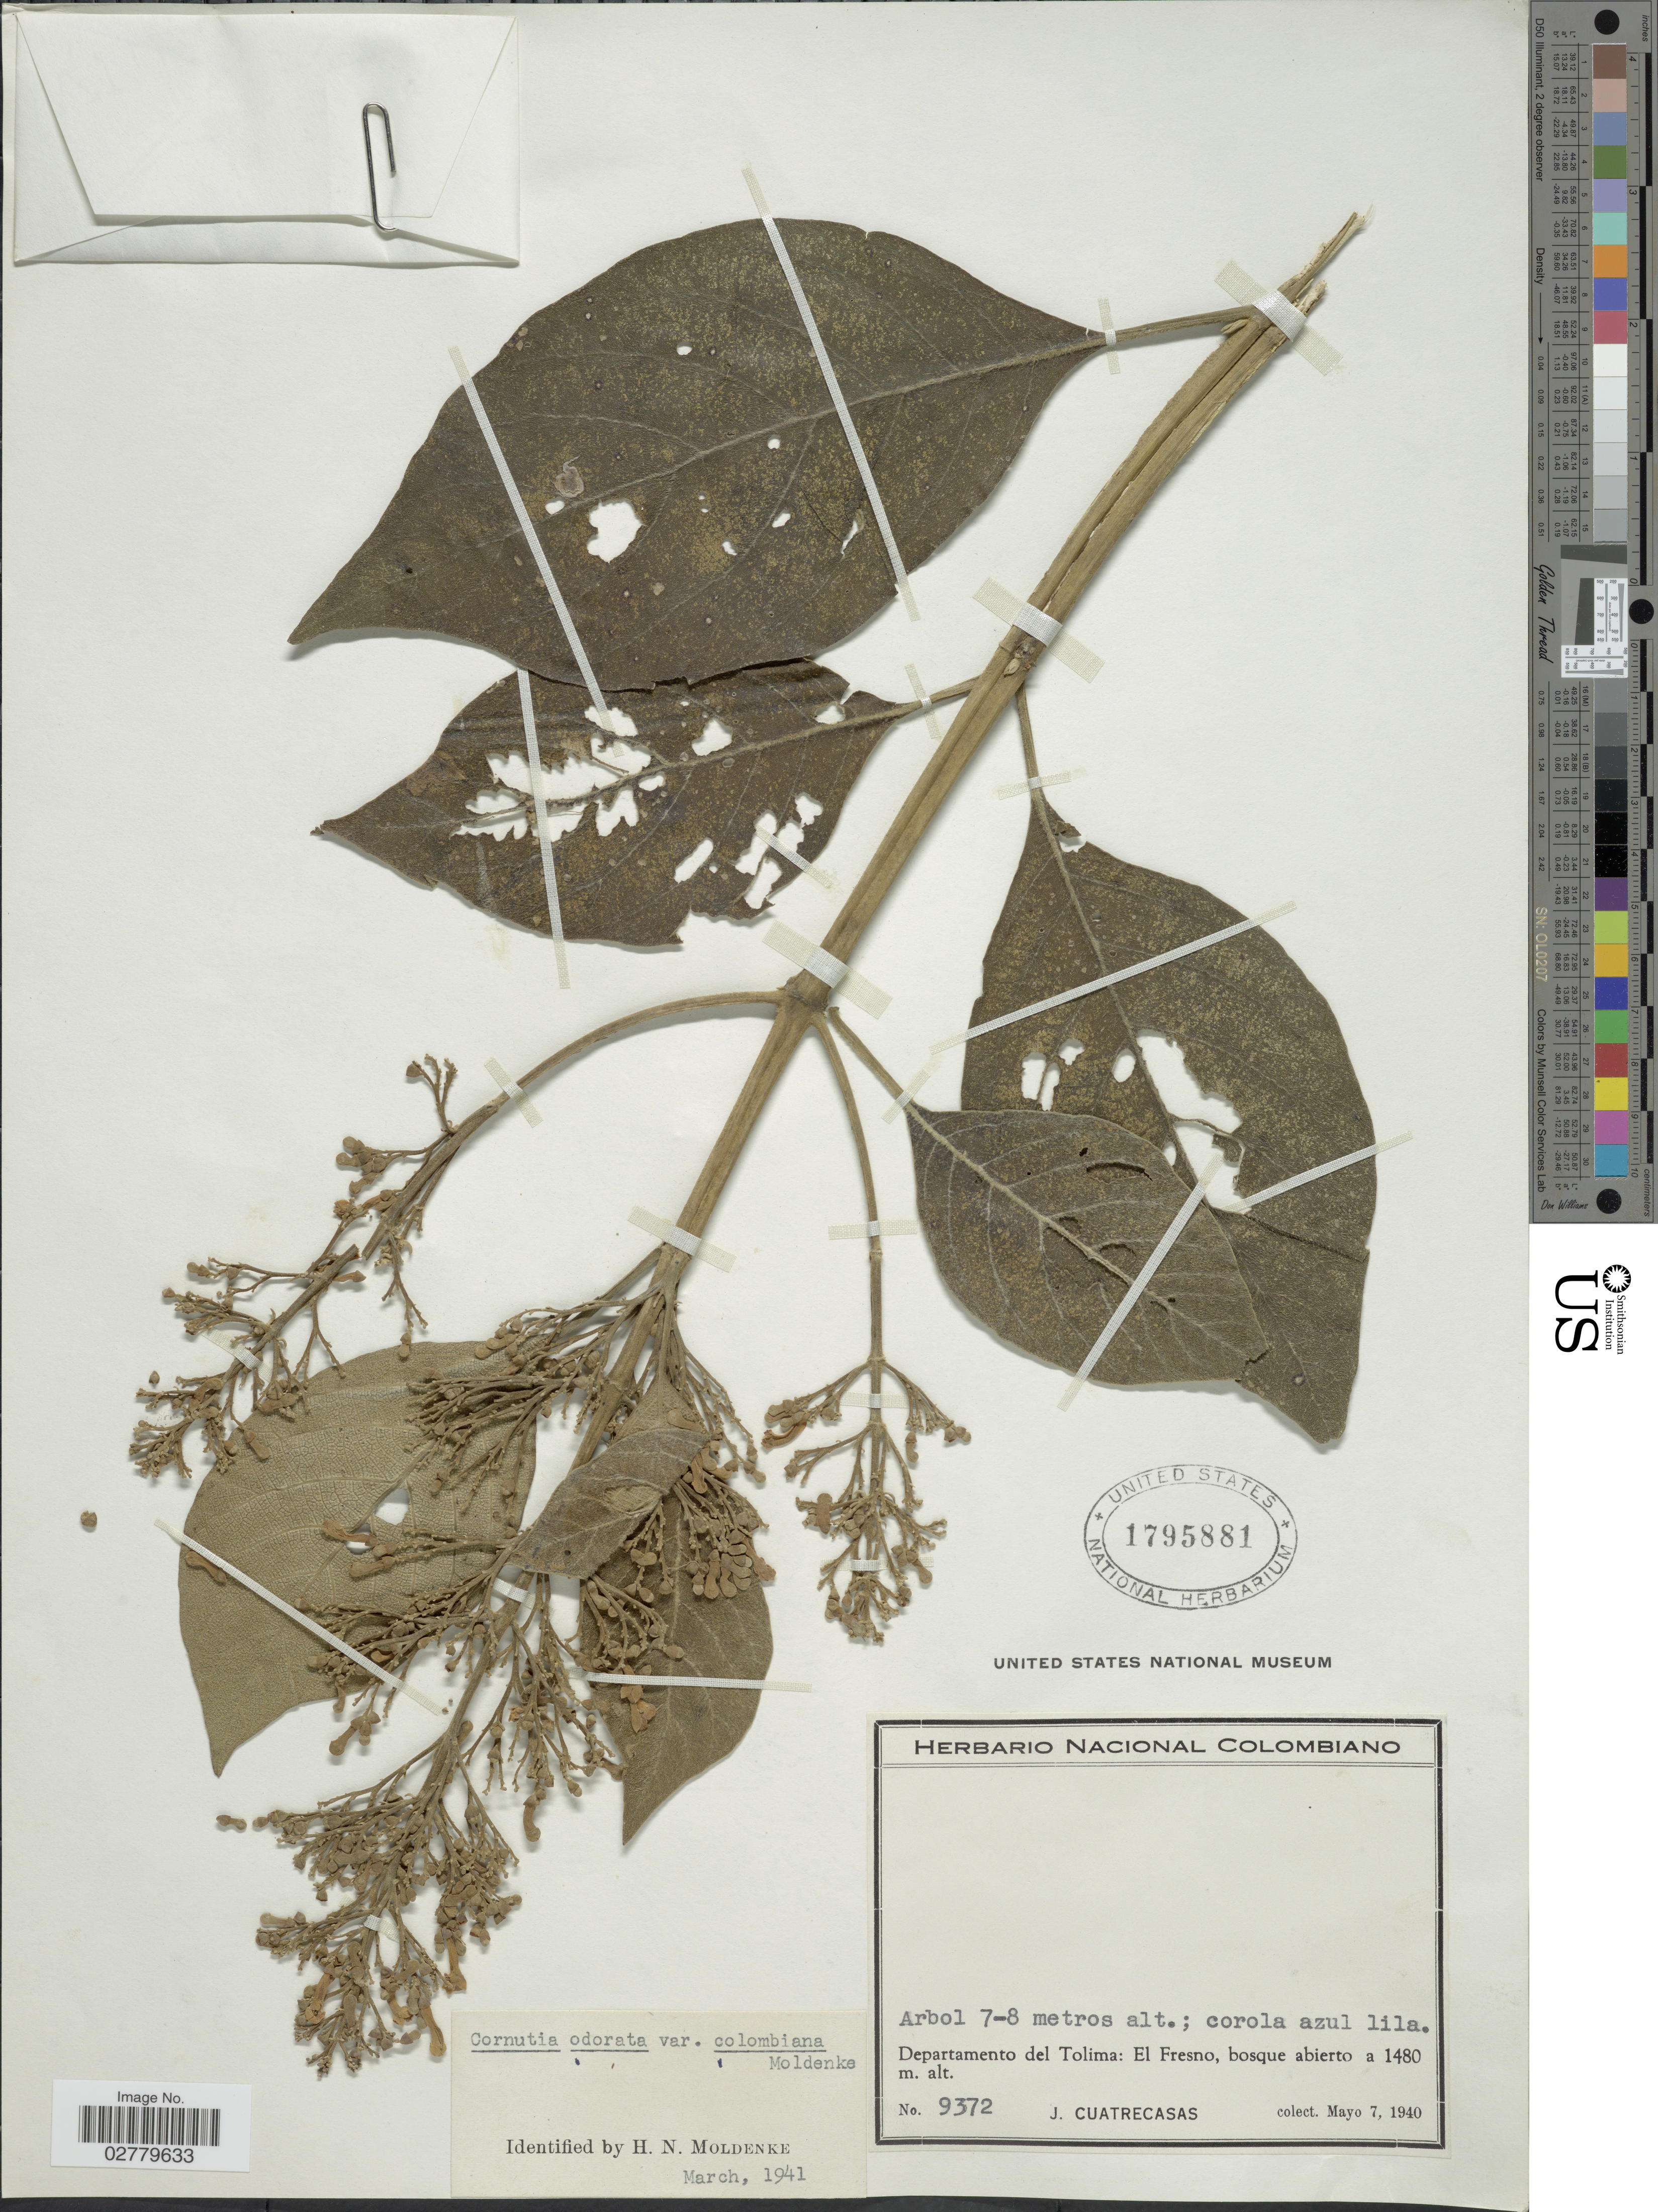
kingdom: Plantae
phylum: Tracheophyta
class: Magnoliopsida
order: Lamiales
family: Lamiaceae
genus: Cornutia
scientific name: Cornutia odorata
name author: (Poepp.) Schauer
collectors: J. Cuatrecasas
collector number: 9372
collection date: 1940-05-07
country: Colombia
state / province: Tolima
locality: Departamento de Tolima: El Fresno.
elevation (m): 1480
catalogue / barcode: US 1795881